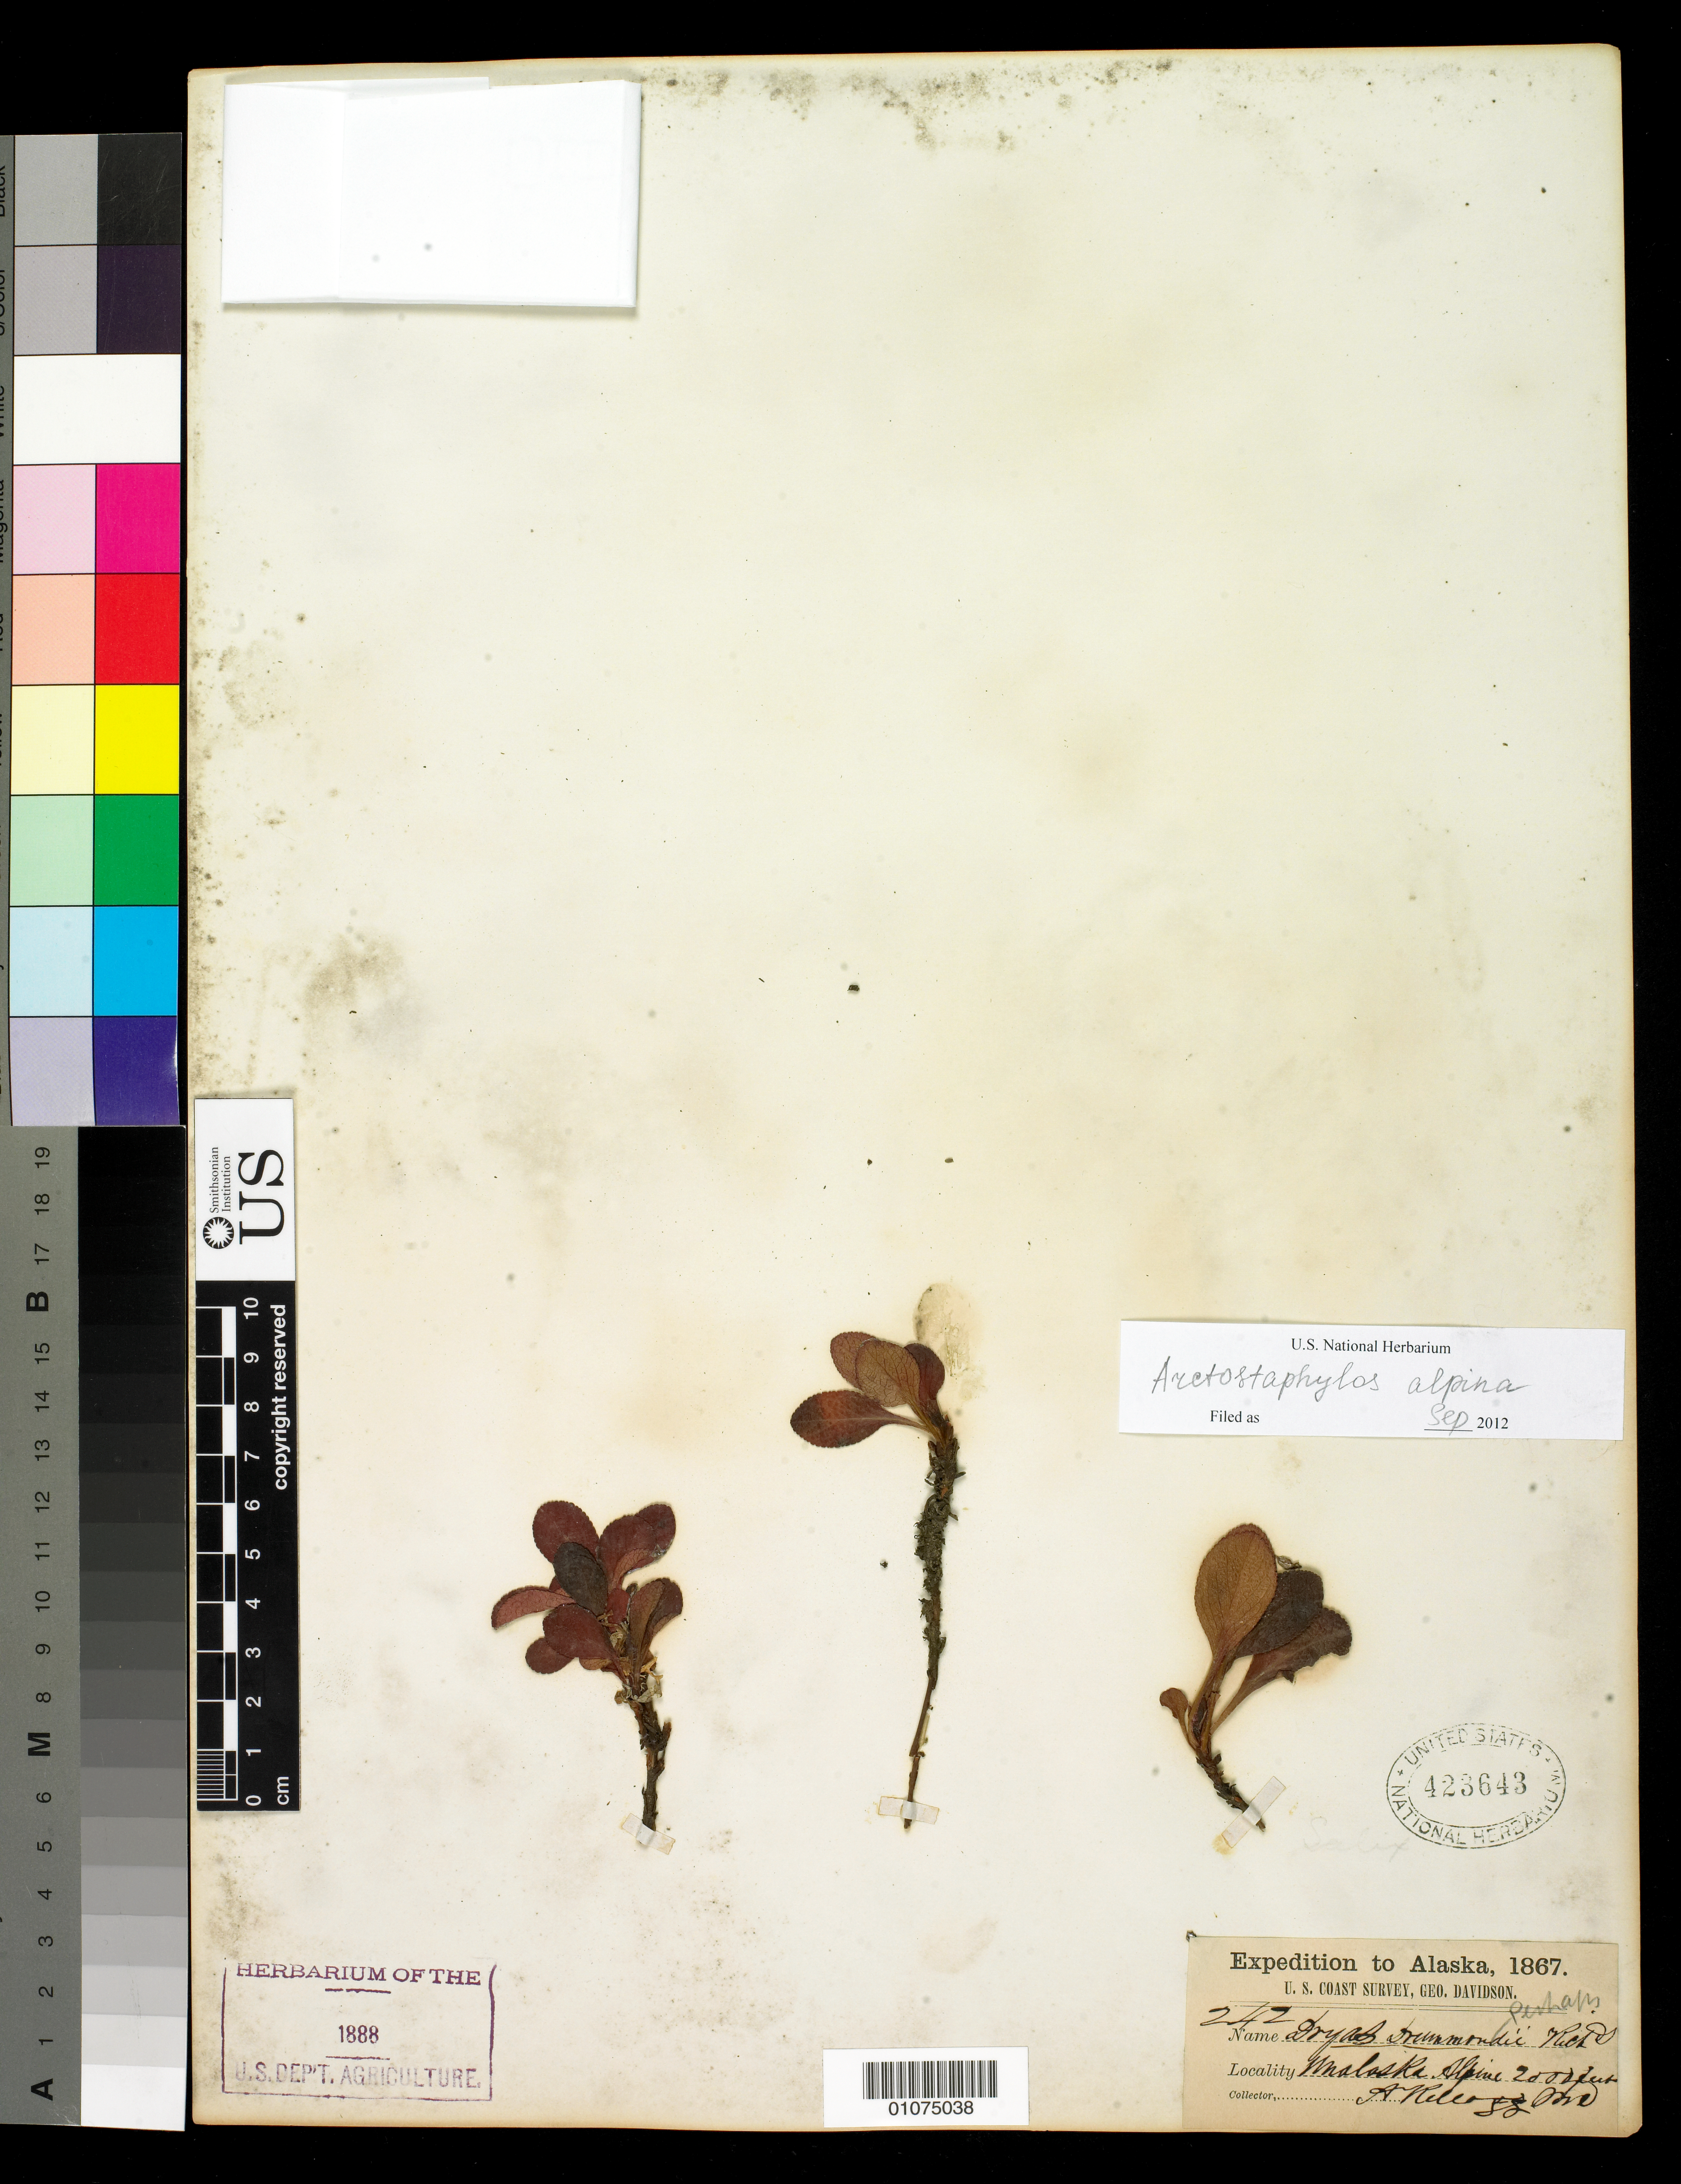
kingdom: Plantae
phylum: Tracheophyta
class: Magnoliopsida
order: Ericales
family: Ericaceae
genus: Arctostaphylos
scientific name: Arctostaphylos alpina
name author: (L.) Spreng.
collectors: A. Kellogg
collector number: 242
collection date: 1867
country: United States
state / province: Alaska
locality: Unalaska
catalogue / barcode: US 423643